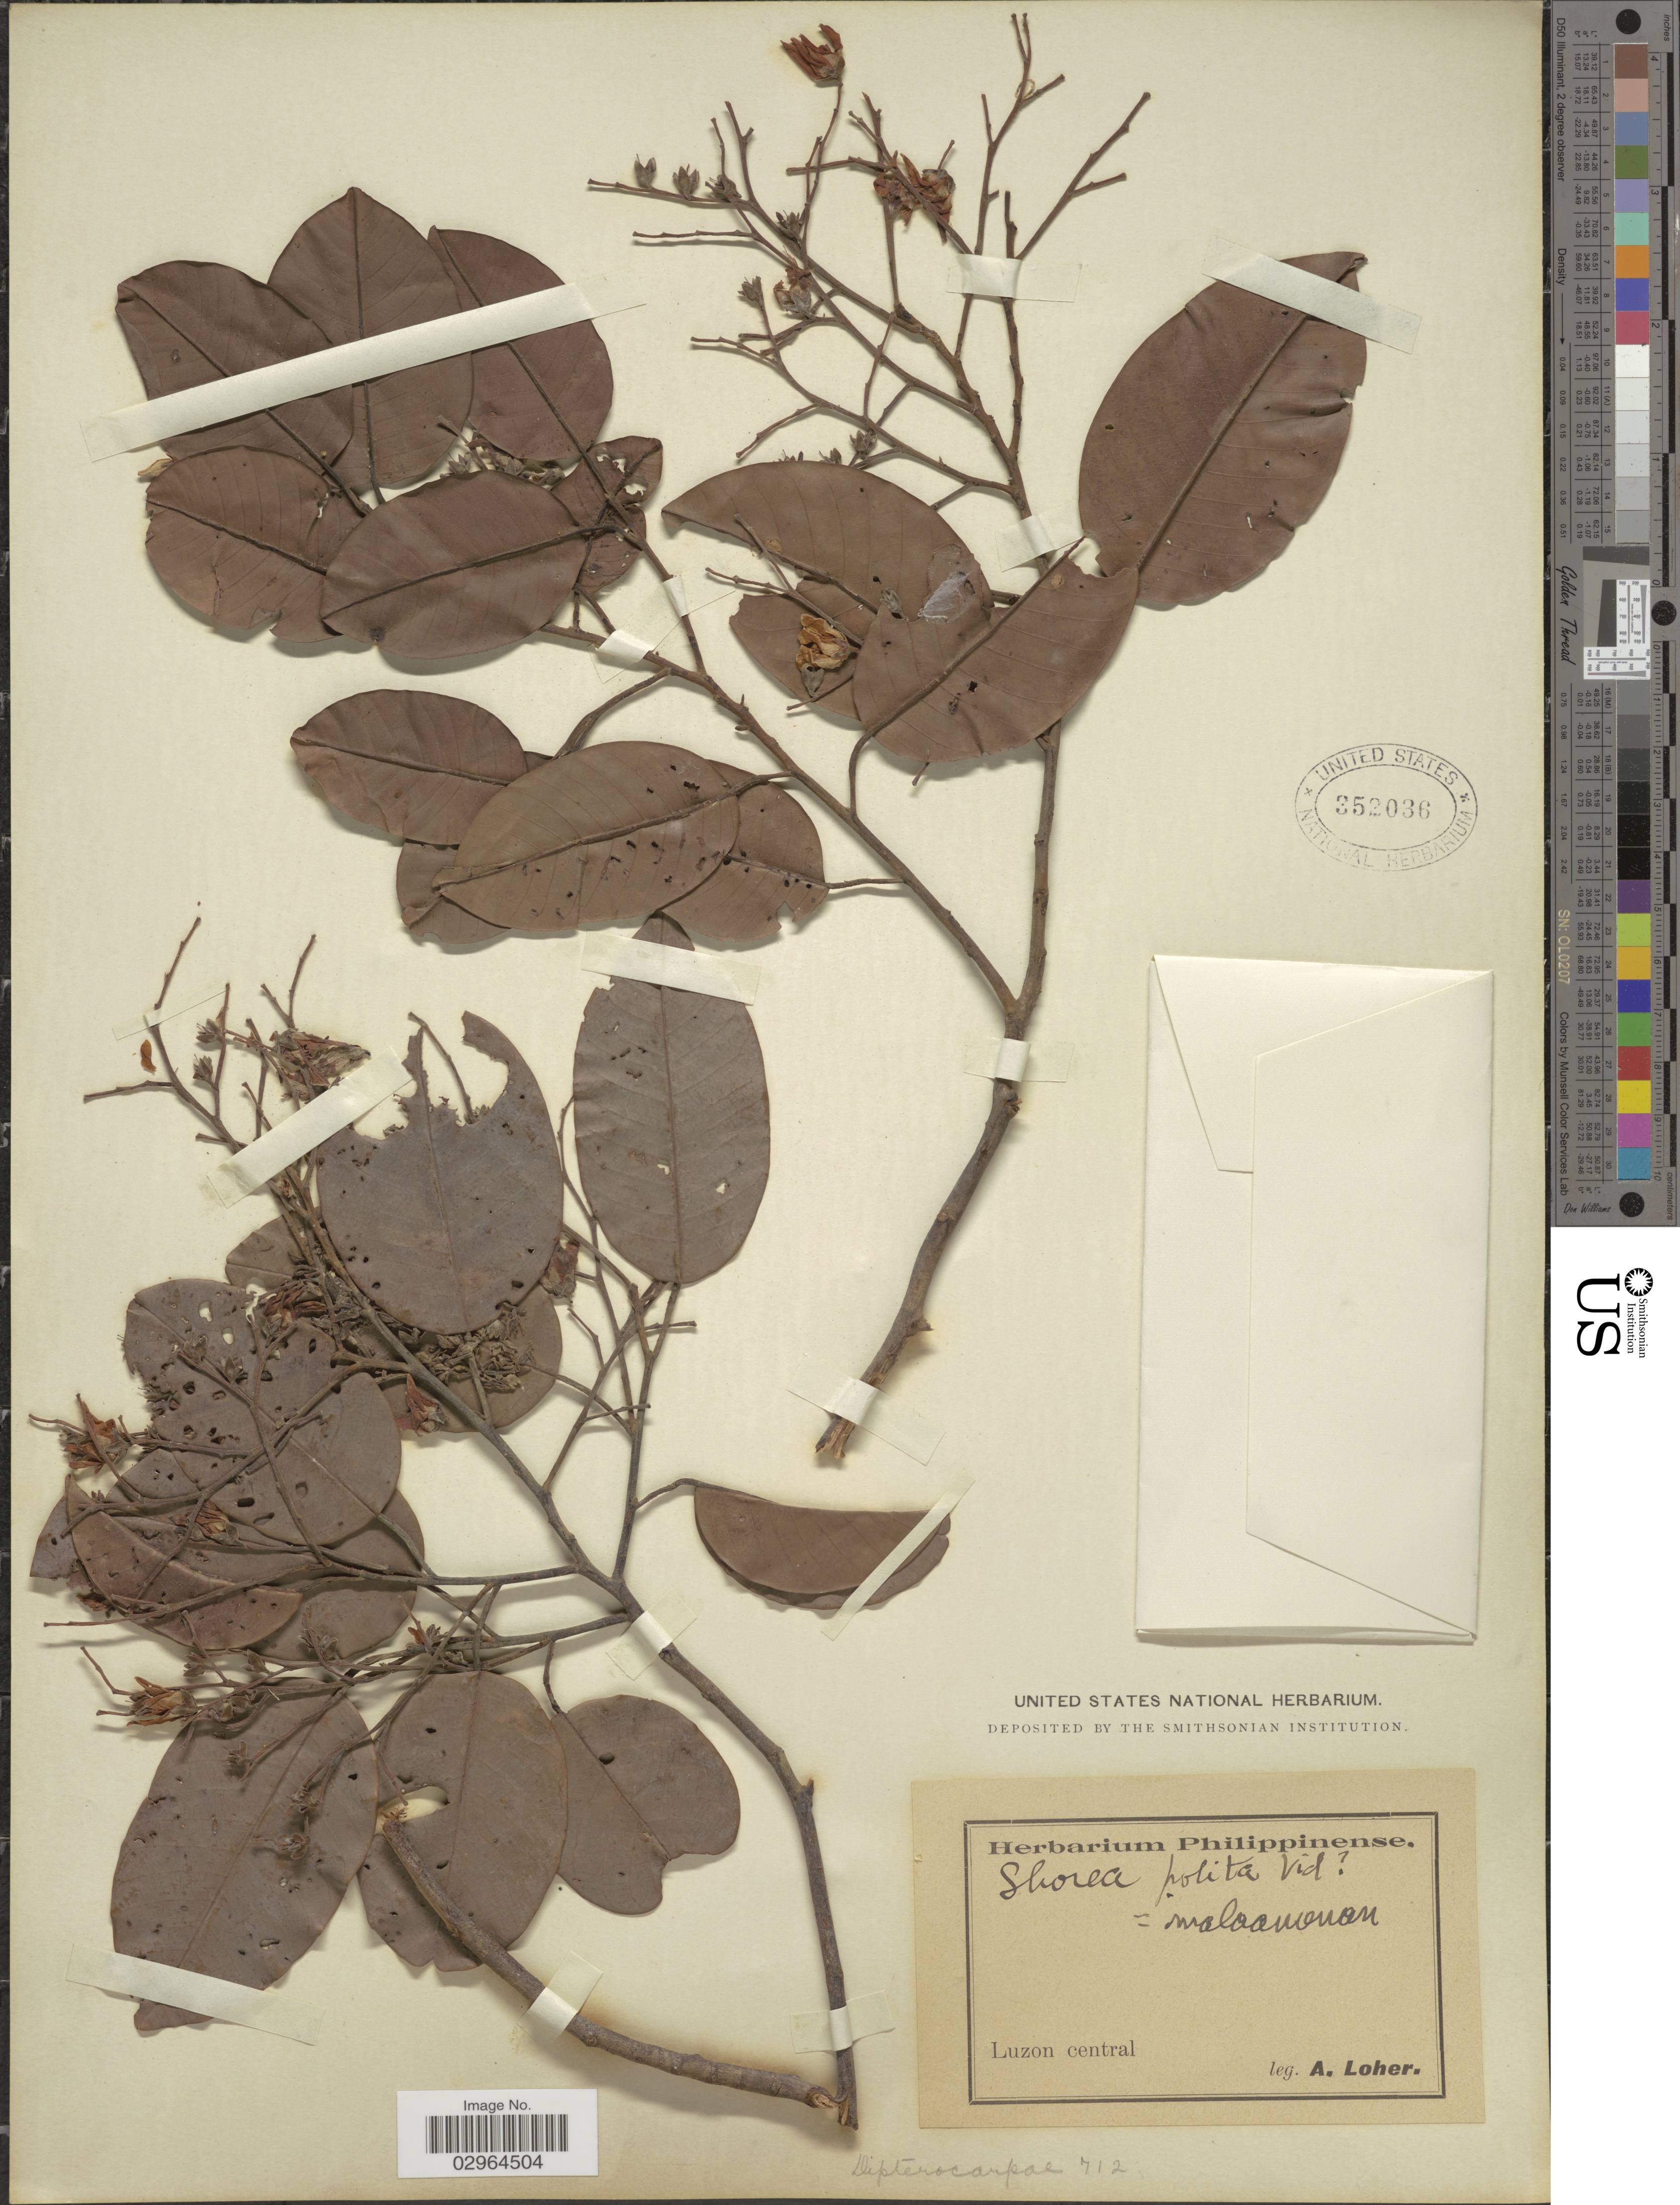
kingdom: Plantae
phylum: Tracheophyta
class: Magnoliopsida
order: Malvales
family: Dipterocarpaceae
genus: Anthoshorea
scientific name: Anthoshorea polita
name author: (S. Vidal) P.S. Ashton & J. Heck.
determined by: Strong, Mark T., (BOT), Smithsonian Institution - National Museum of Natural History (UNITED STATES)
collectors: A. Loher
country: Philippines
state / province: Central Luzon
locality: Luzon Central.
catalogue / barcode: US 352036